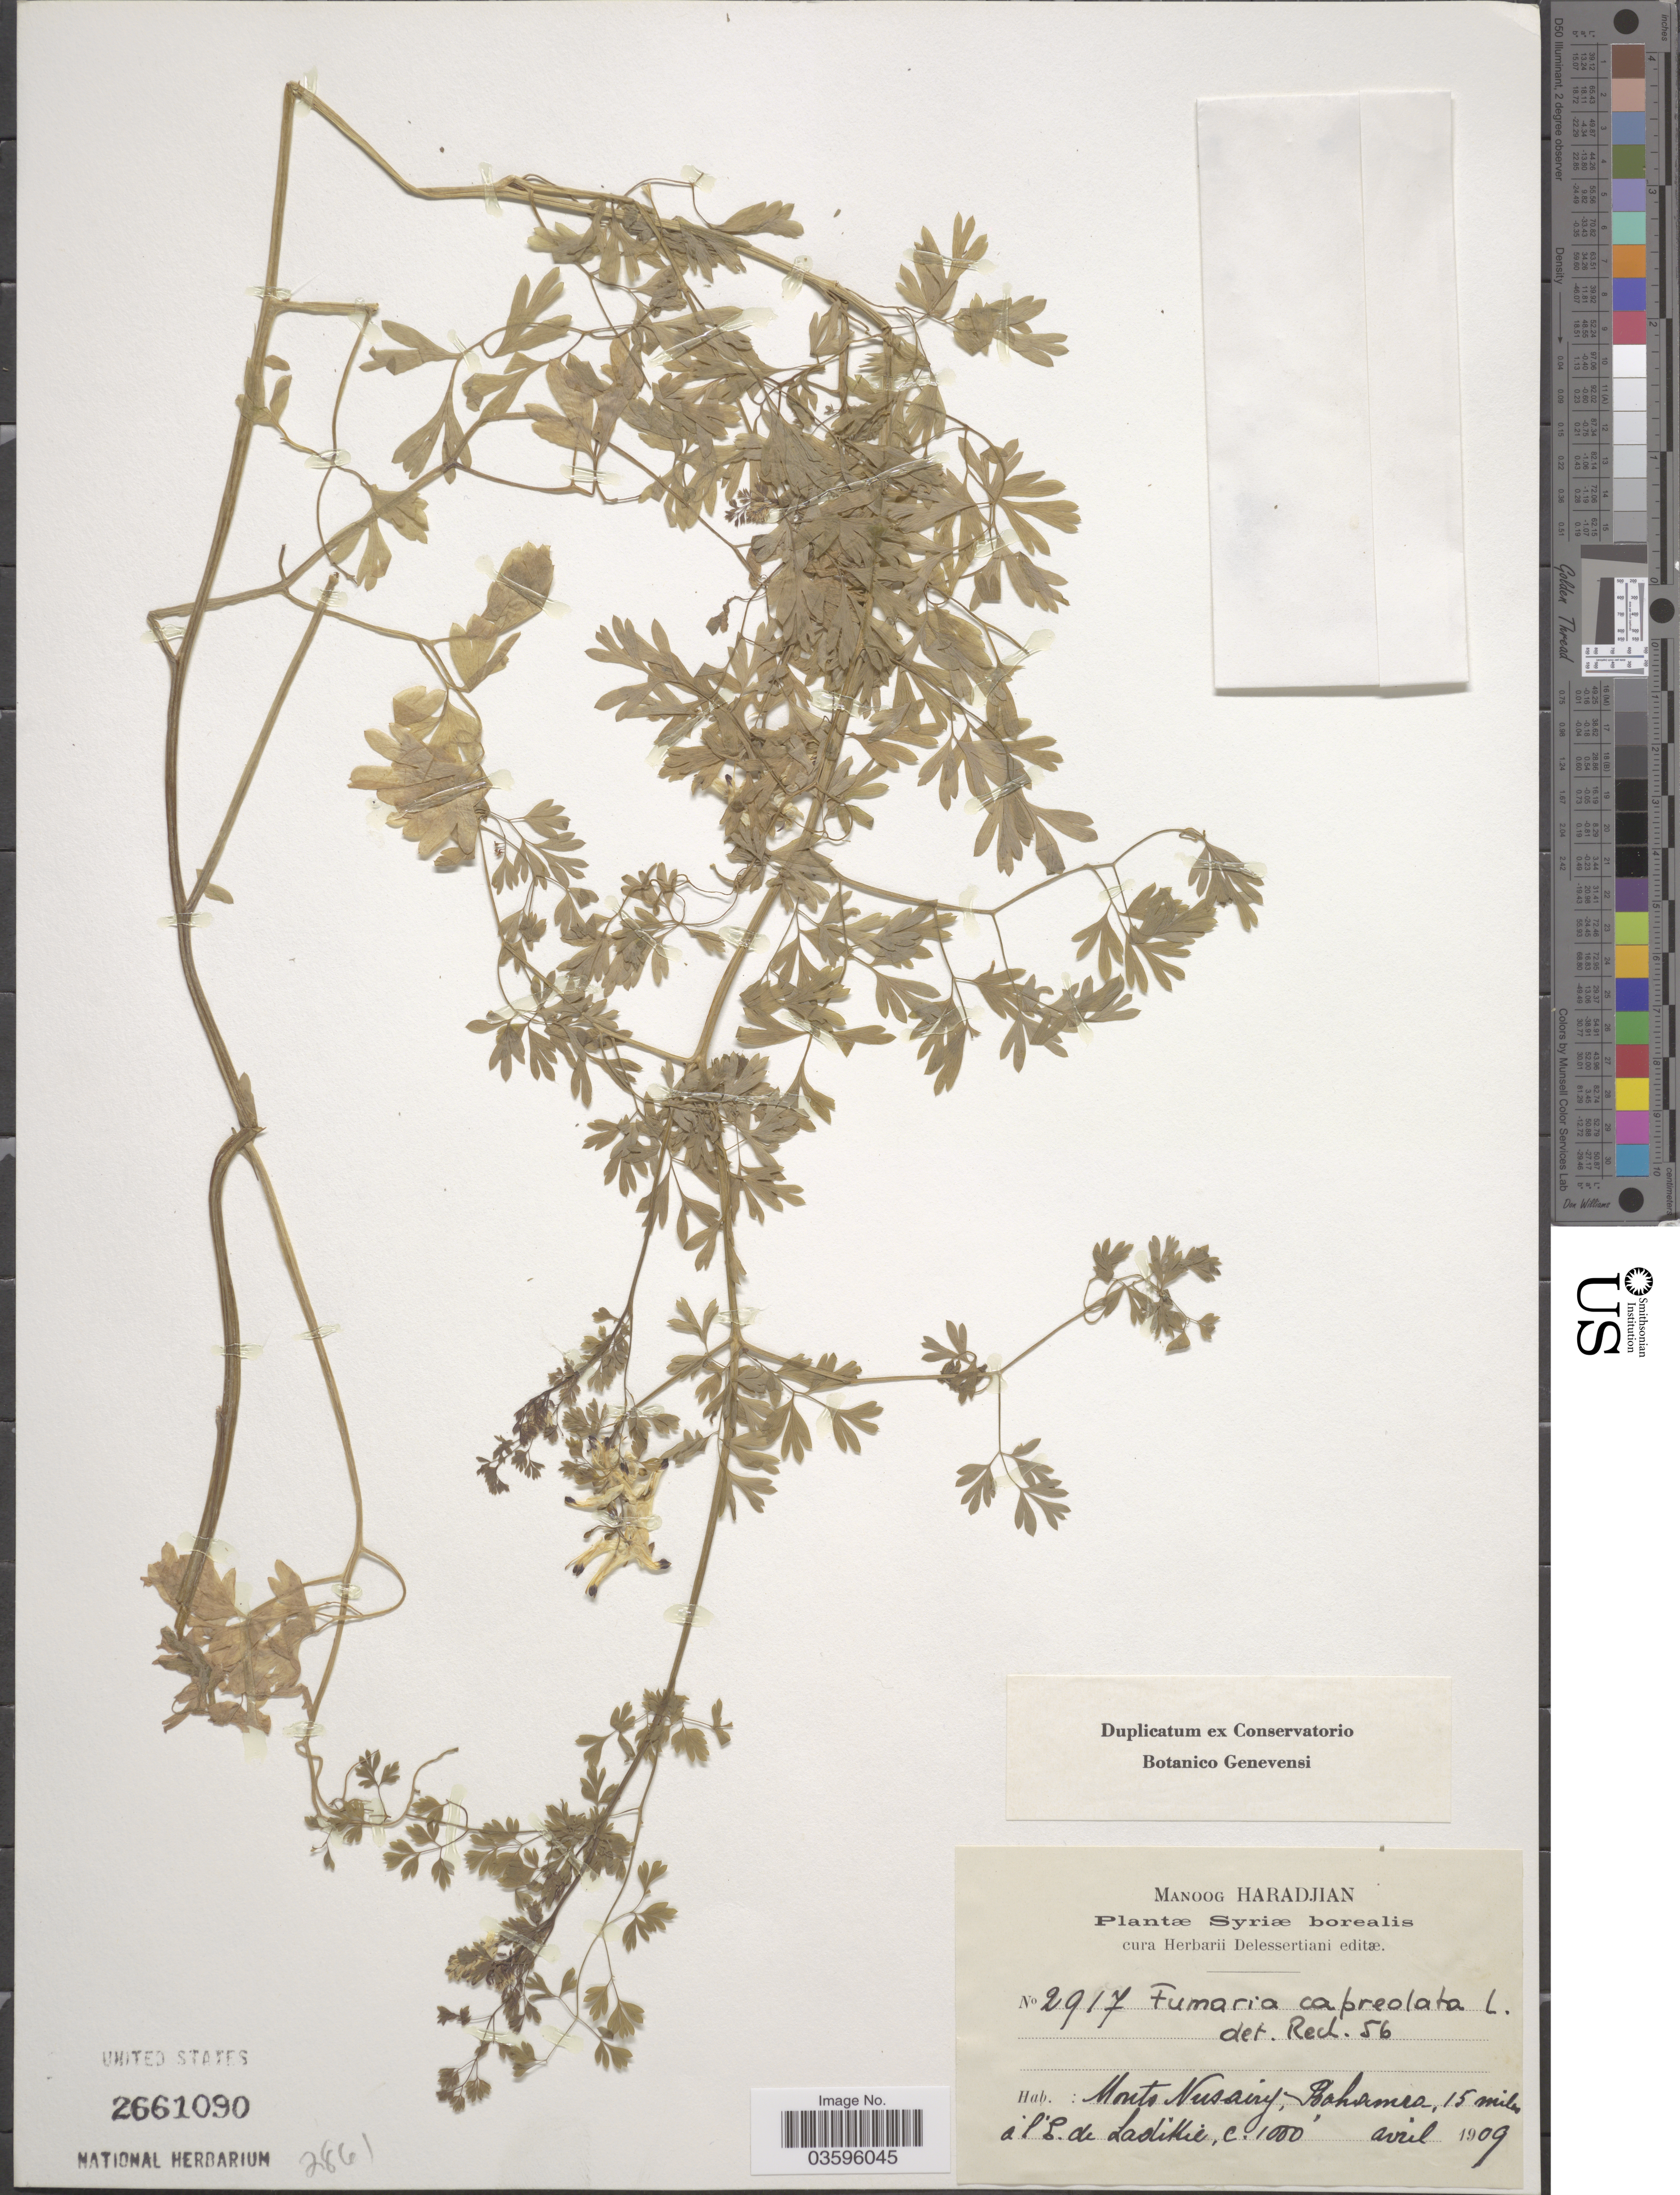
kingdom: Plantae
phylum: Tracheophyta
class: Magnoliopsida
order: Ranunculales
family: Papaveraceae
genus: Fumaria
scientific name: Fumaria capreolata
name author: L.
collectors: M. Haradjian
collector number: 2917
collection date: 1909-04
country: Syria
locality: Syriœ borealis. Monts Nusairy, Bohames, 15 miles al'l de Ladikie. [interpreted]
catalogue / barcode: US 2661090